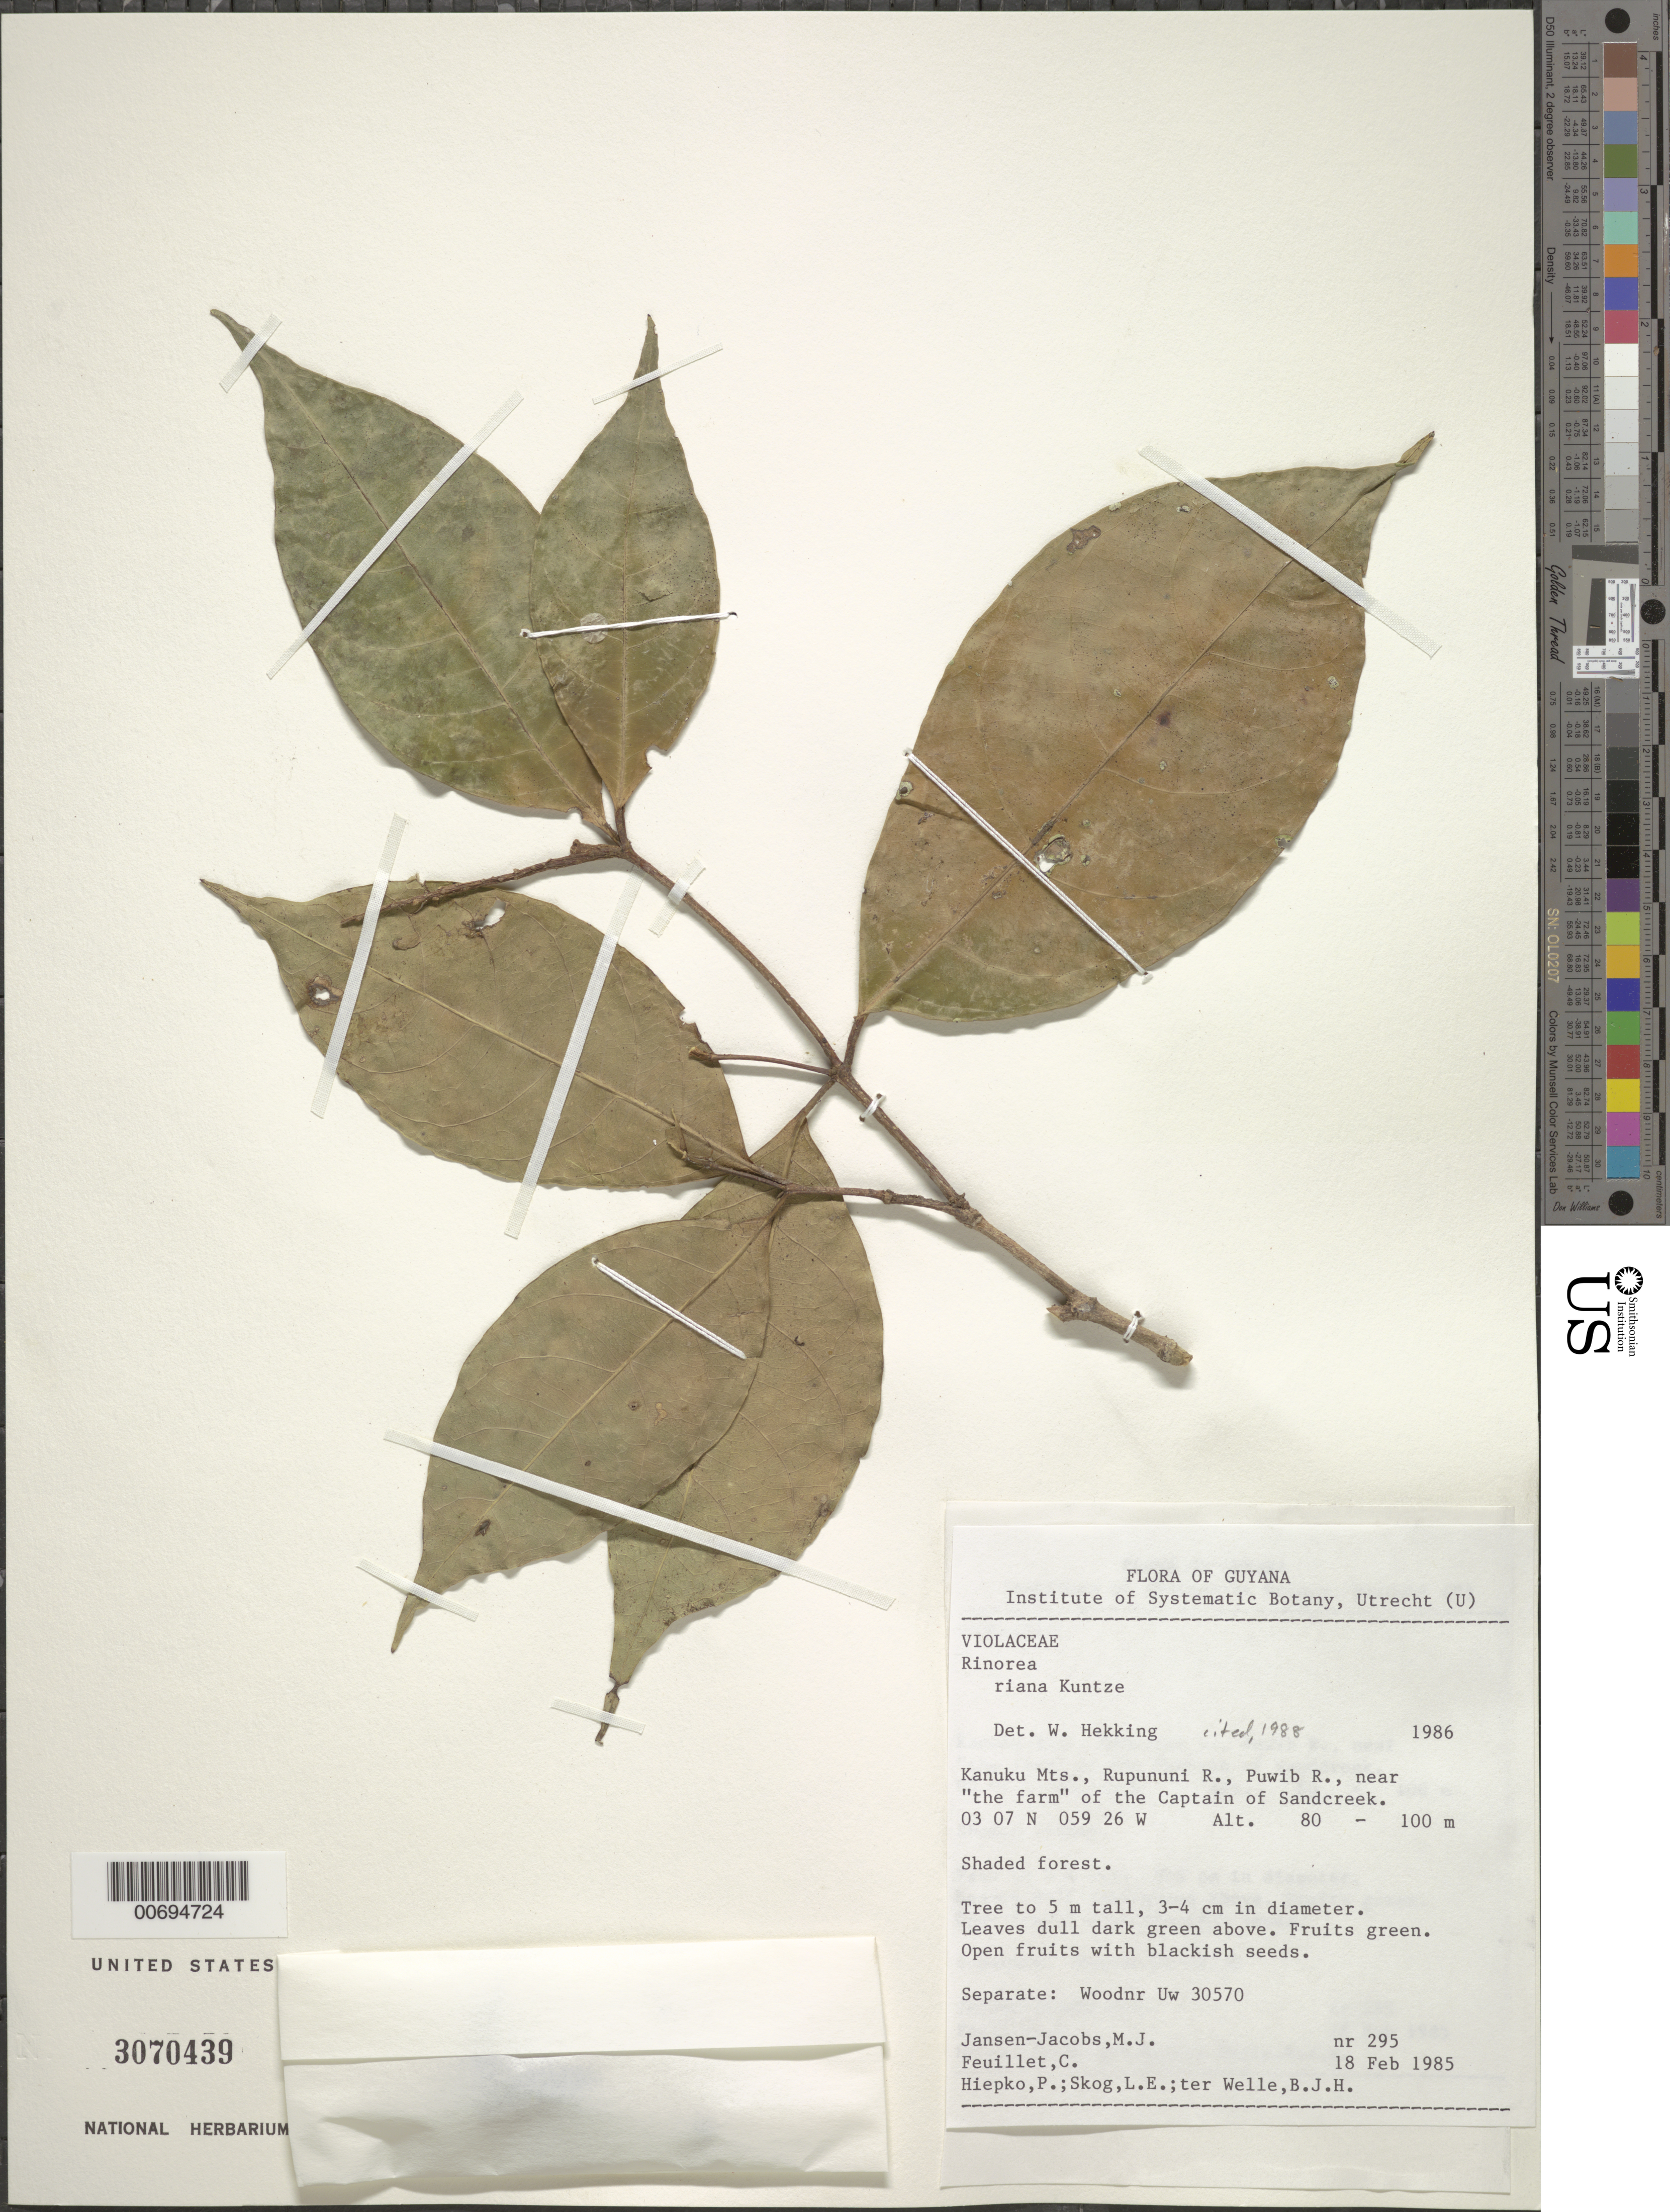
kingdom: Plantae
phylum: Tracheophyta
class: Magnoliopsida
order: Malpighiales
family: Violaceae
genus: Rinorea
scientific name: Rinorea riana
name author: Kuntze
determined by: Hekking, W. H. A.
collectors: M. J. Jansen-Jacobs, C. Feuillet, P. H. Hiepko, L. E. Skog & B. Welle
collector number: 295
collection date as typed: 18-Feb-85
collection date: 1985-02-18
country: Guyana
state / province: U. Takutu-U. Essequibo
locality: Kanuku Mts., Rupununi R., Puwib R. near "the farm" of the Captain of Sandcreek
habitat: Shaded forest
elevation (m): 80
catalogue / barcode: US 3070439